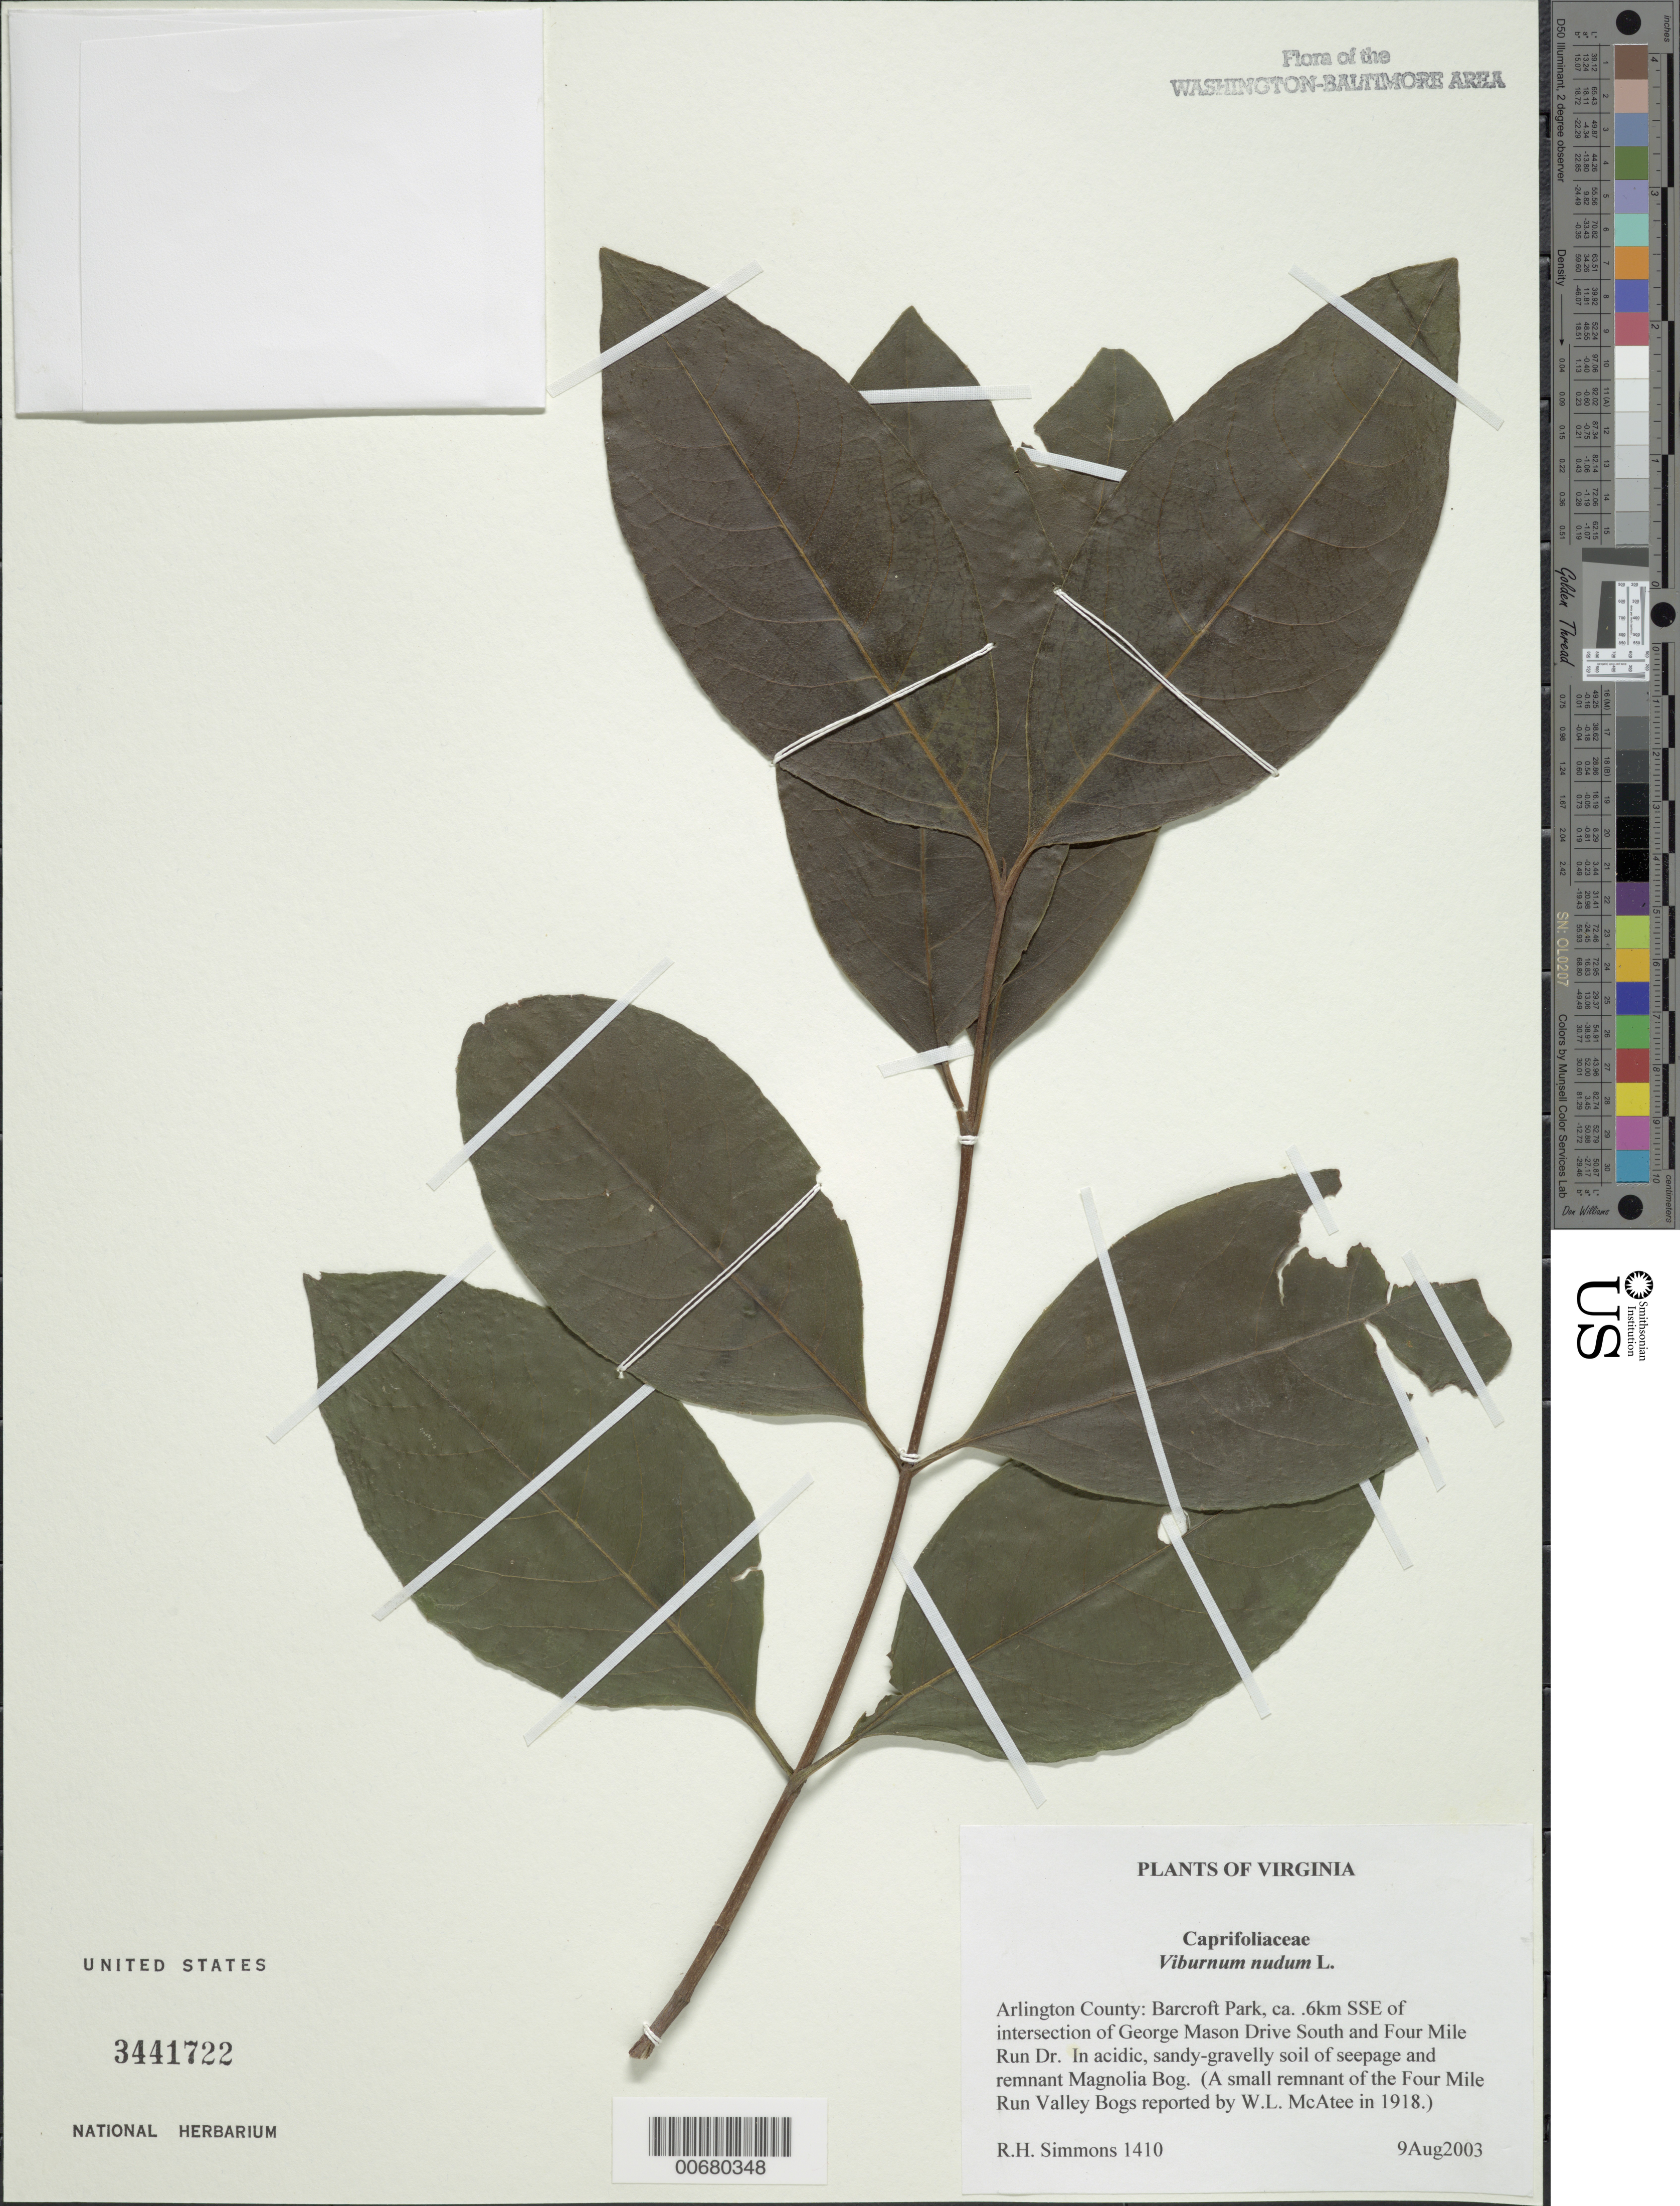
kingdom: Plantae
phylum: Tracheophyta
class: Magnoliopsida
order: Dipsacales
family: Viburnaceae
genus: Viburnum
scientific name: Viburnum nudum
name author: L.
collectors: R. H. Simmons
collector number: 1410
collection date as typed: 09 Aug 2003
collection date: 2003-08-09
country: United States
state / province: Virginia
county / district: Arlington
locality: Barcroft Park, ca. 0.6 km SSE of intersection of George Mason Drive S and Four Mile Run Drive .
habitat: In acidic, sandy-gravelly soil of seepage and remnant Magnolia Bog.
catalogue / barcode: US 3441722